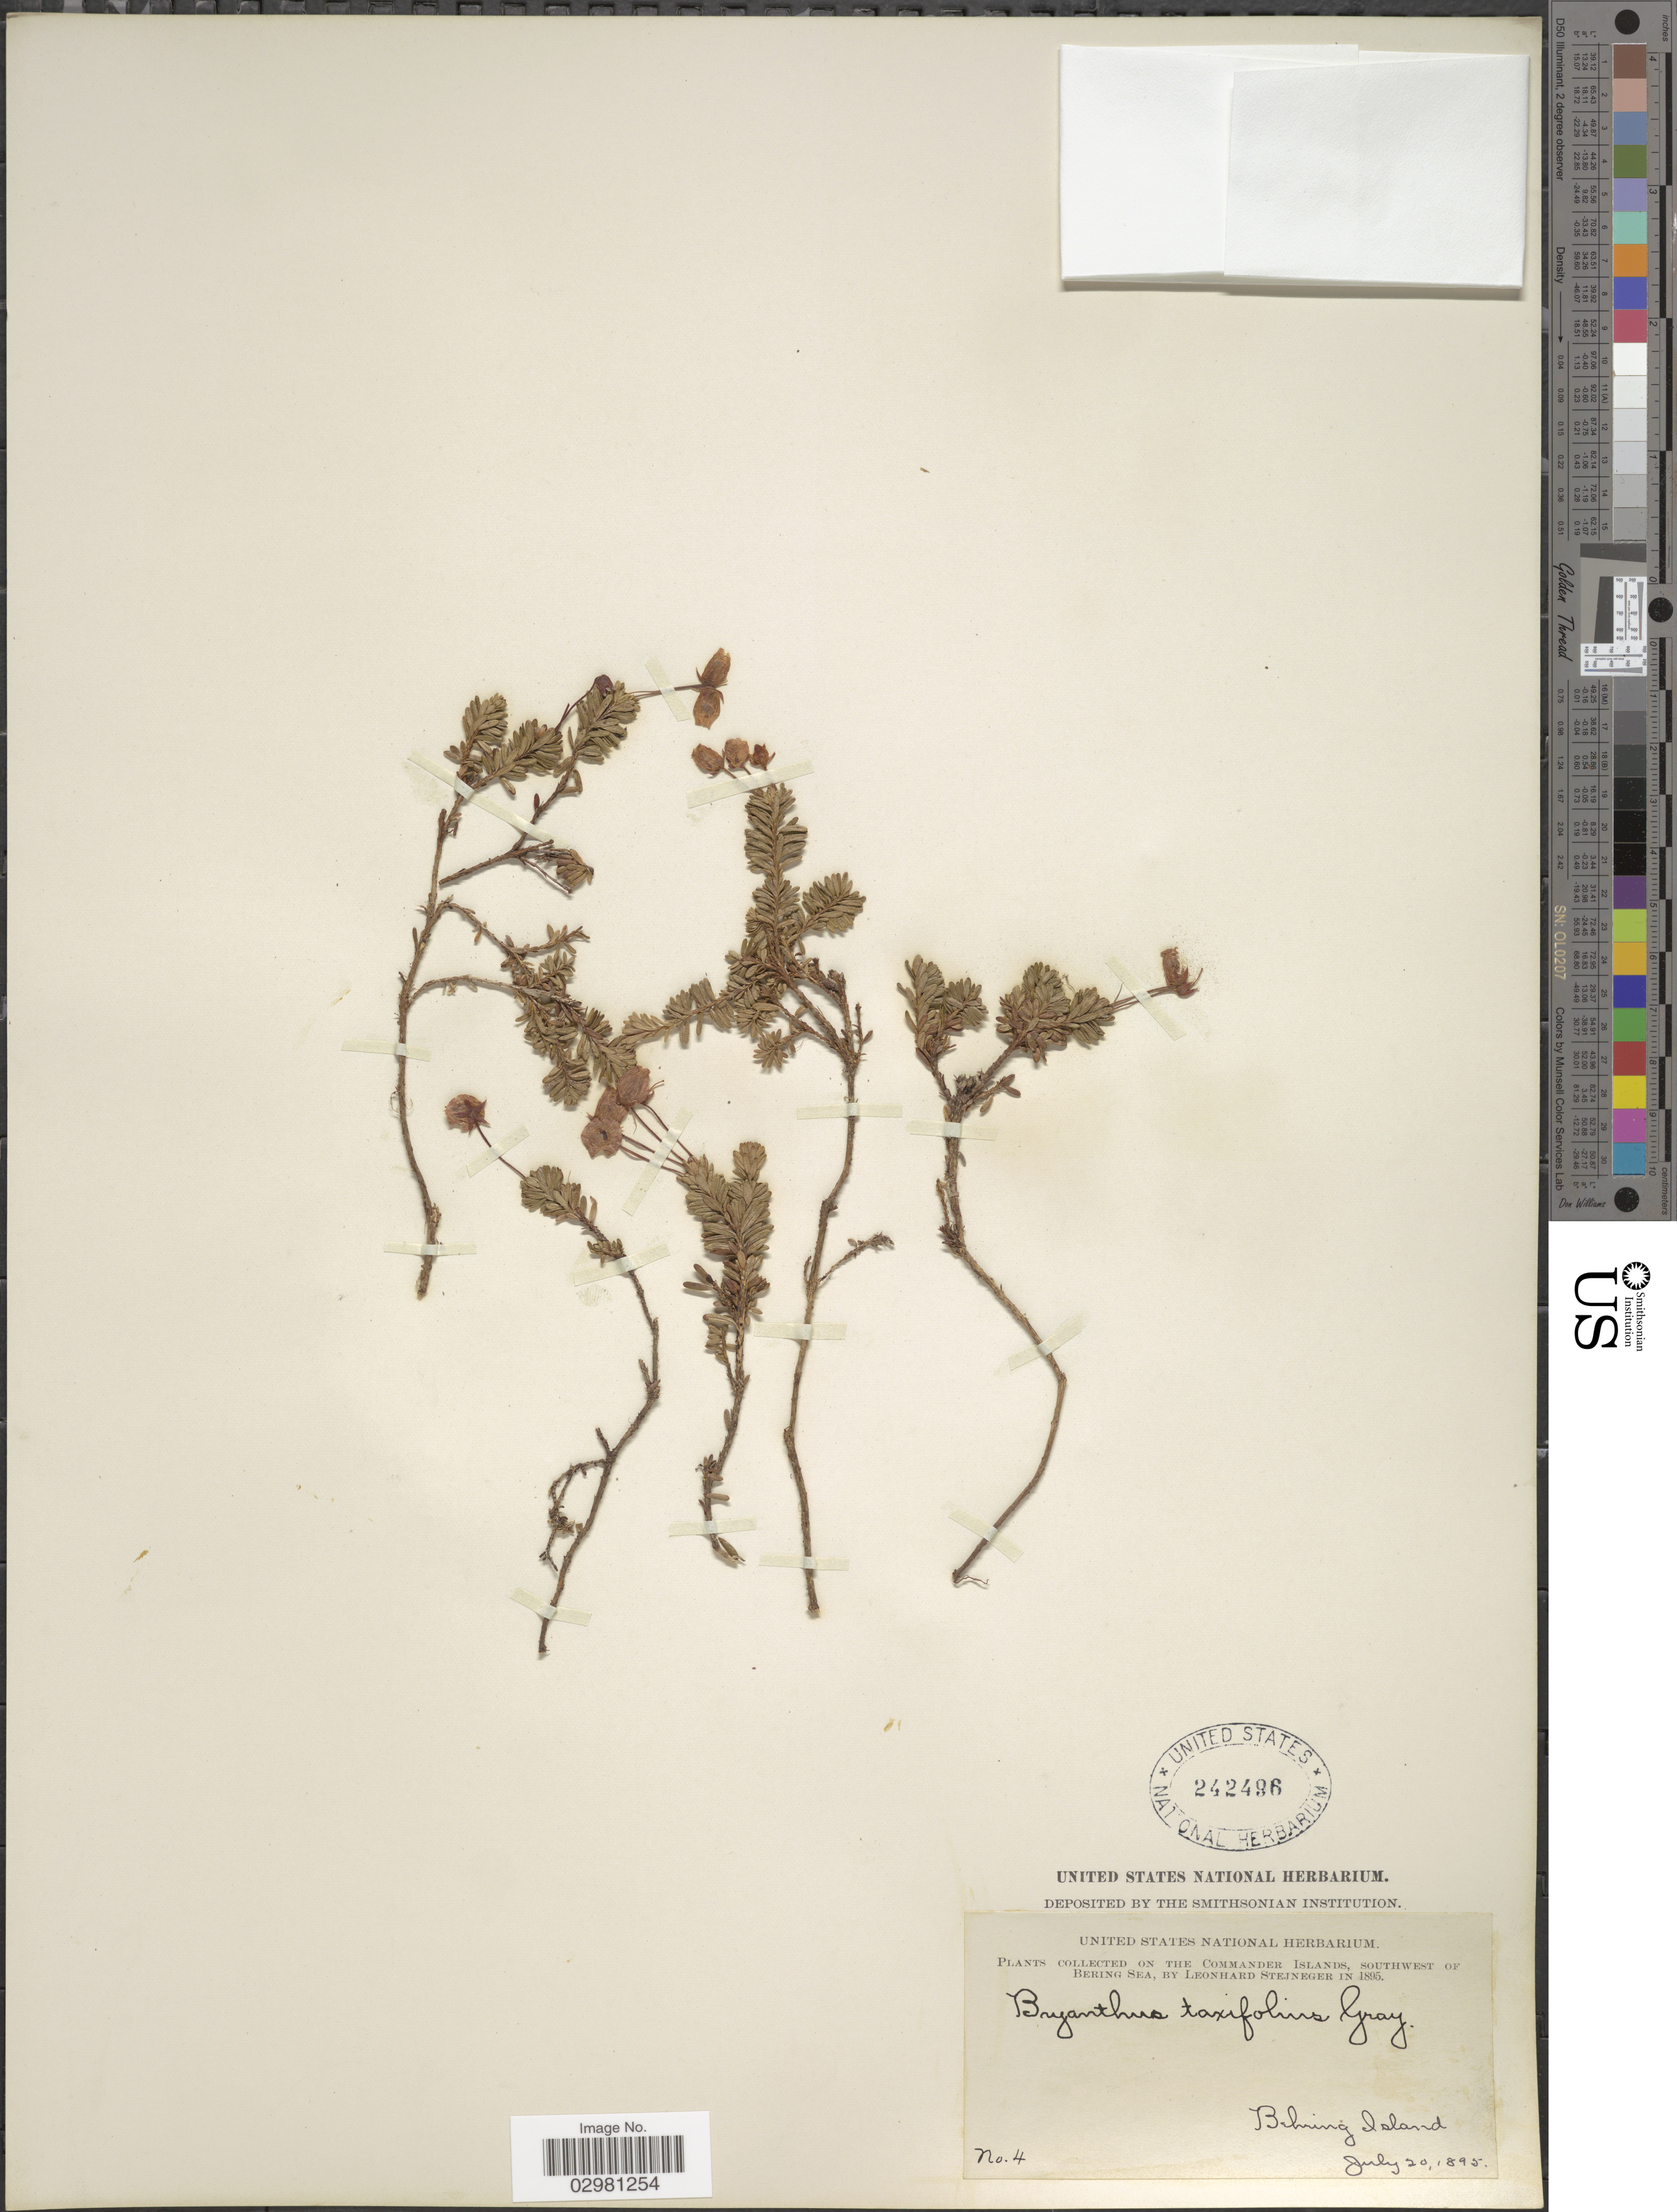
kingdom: Plantae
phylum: Tracheophyta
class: Magnoliopsida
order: Ericales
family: Ericaceae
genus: Phyllodoce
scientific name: Phyllodoce caerulea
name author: (L.) Bab.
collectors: L. Stejneger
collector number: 4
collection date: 1895-07-20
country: Russian Federation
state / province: Kamchatka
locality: On the Commander Islands, southwest of Bering Sea, Behring Island.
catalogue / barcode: US 242496